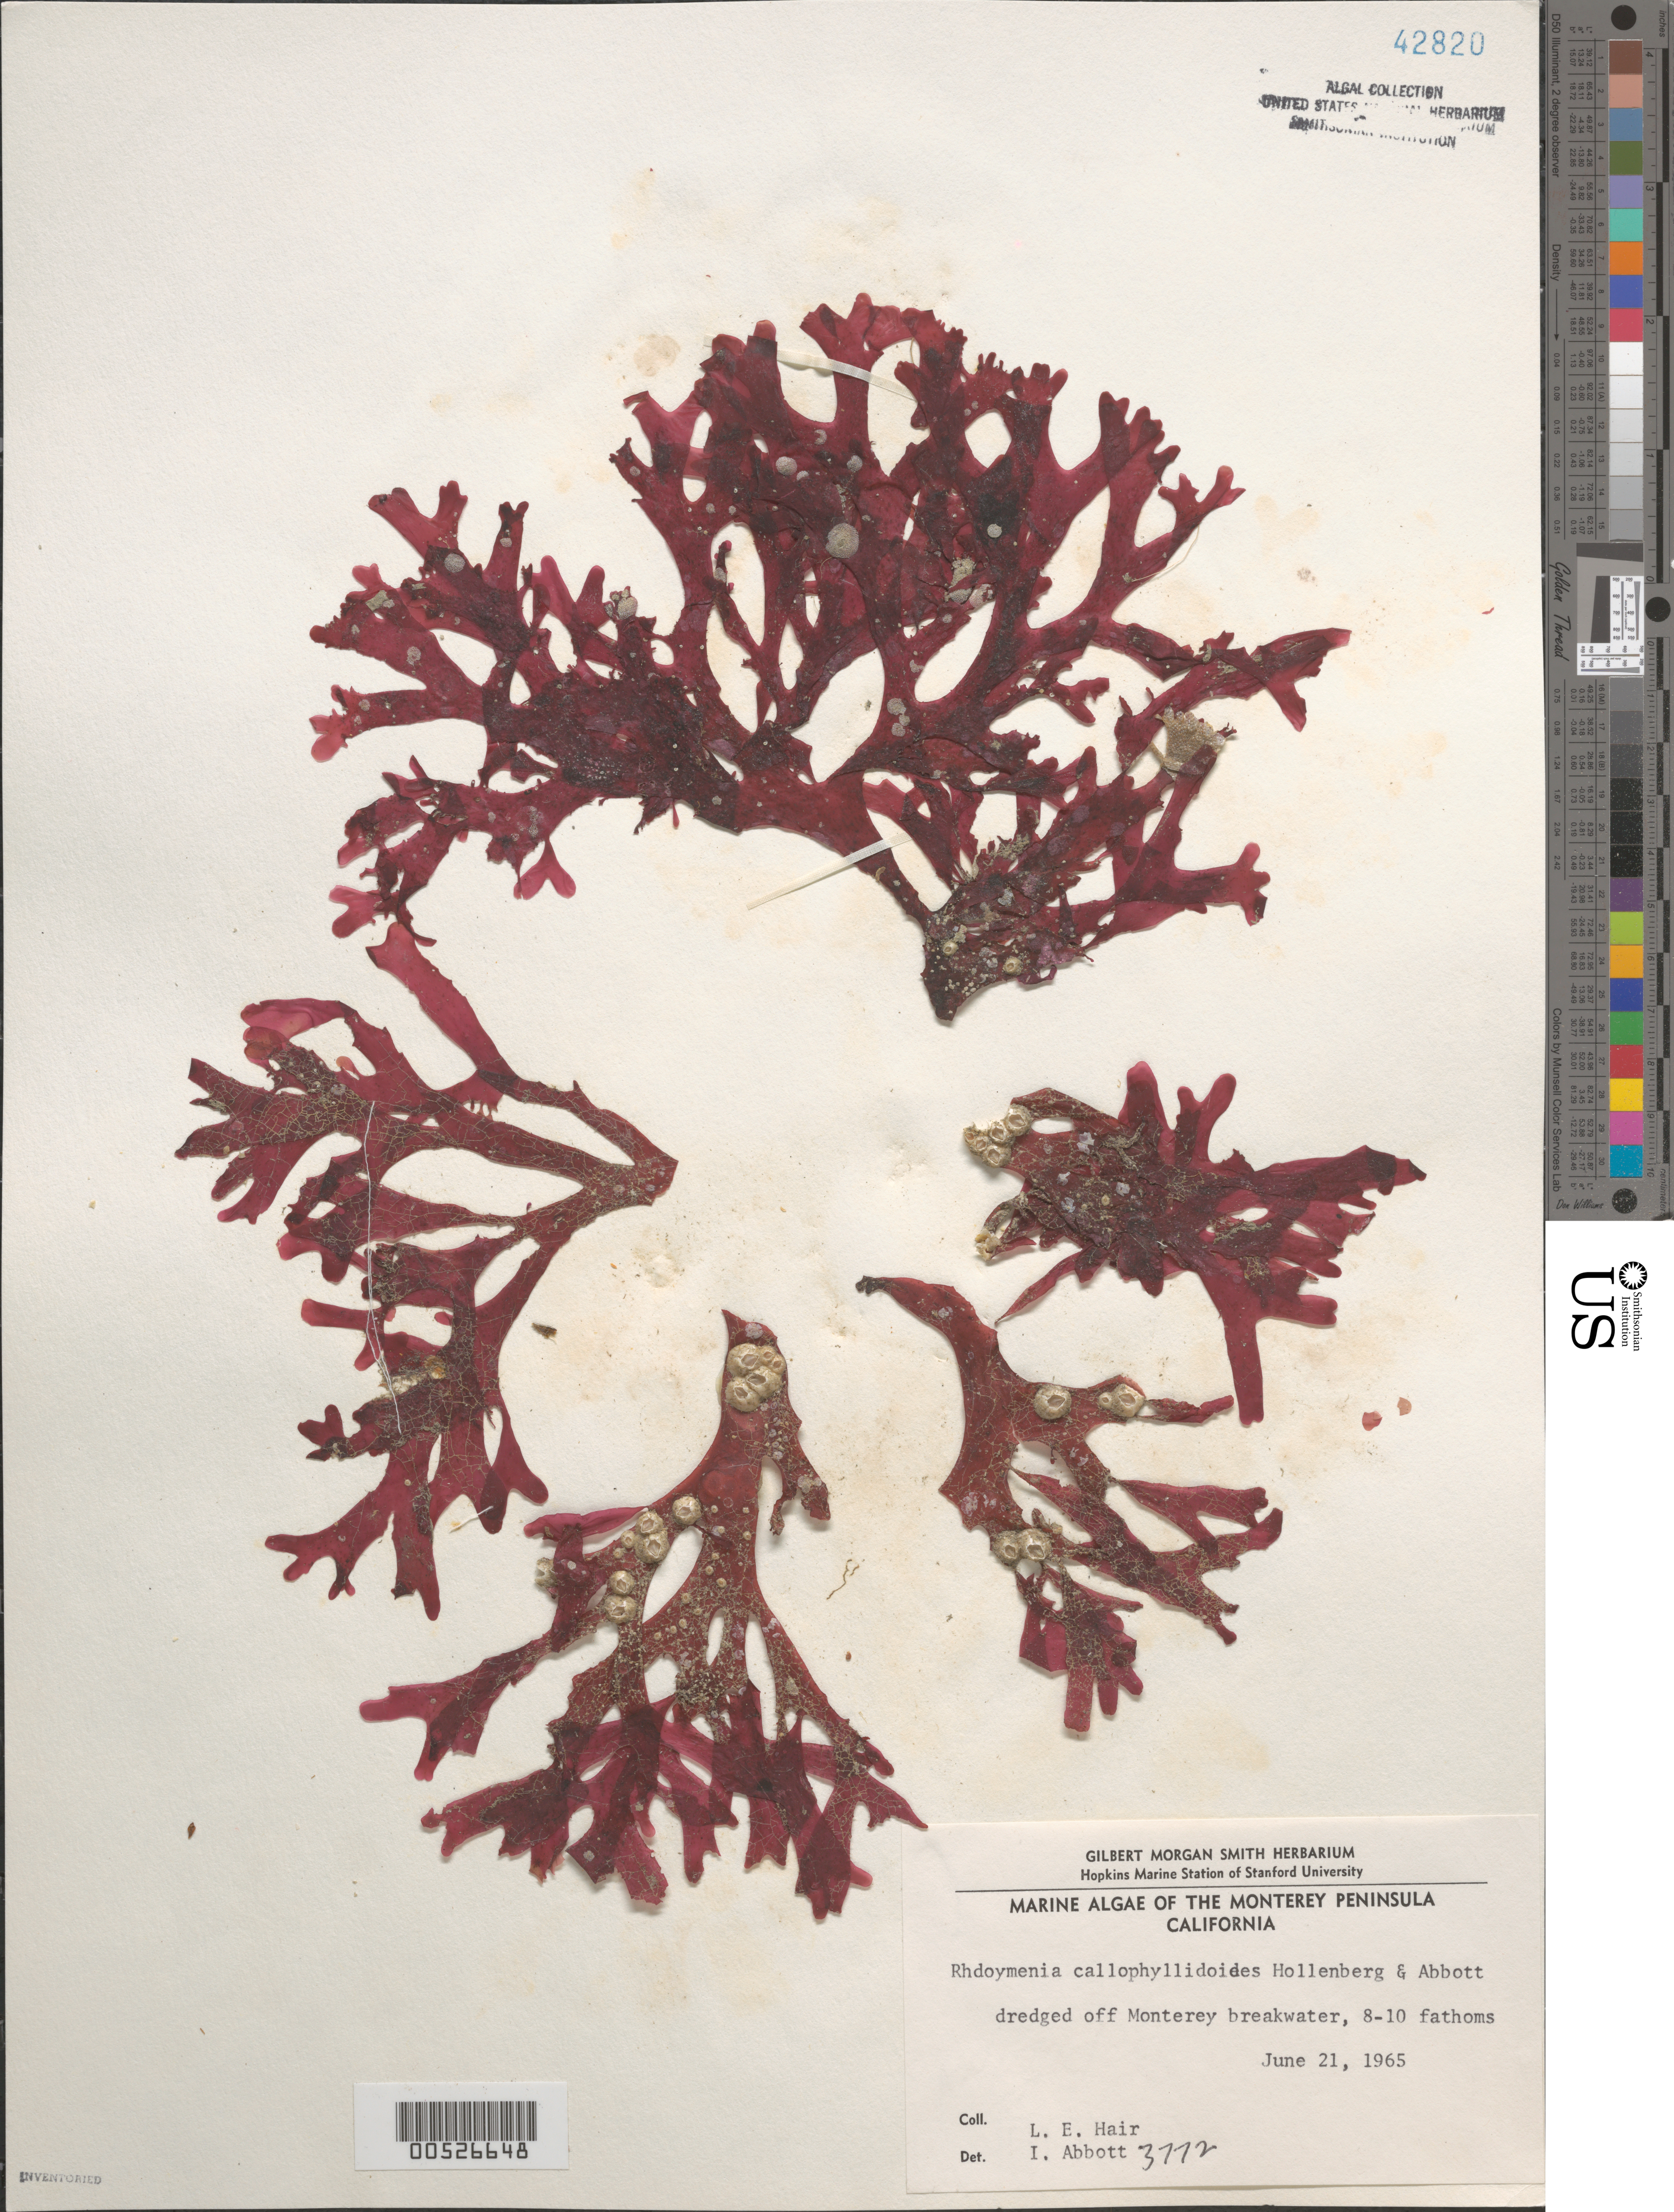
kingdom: Plantae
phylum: Rhodophyta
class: Florideophyceae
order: Rhodymeniales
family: Rhodymeniaceae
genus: Rhodymenia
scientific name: Rhodymenia callophyllidoides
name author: Hollenb. & I.A. Abbott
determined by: Abbott, Isabella A.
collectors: L. Hair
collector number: IAA 3772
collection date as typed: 21 Jun 1965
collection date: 1965-06-21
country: United States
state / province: California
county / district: Monterey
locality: Off Monterey breakwater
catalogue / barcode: US 42820